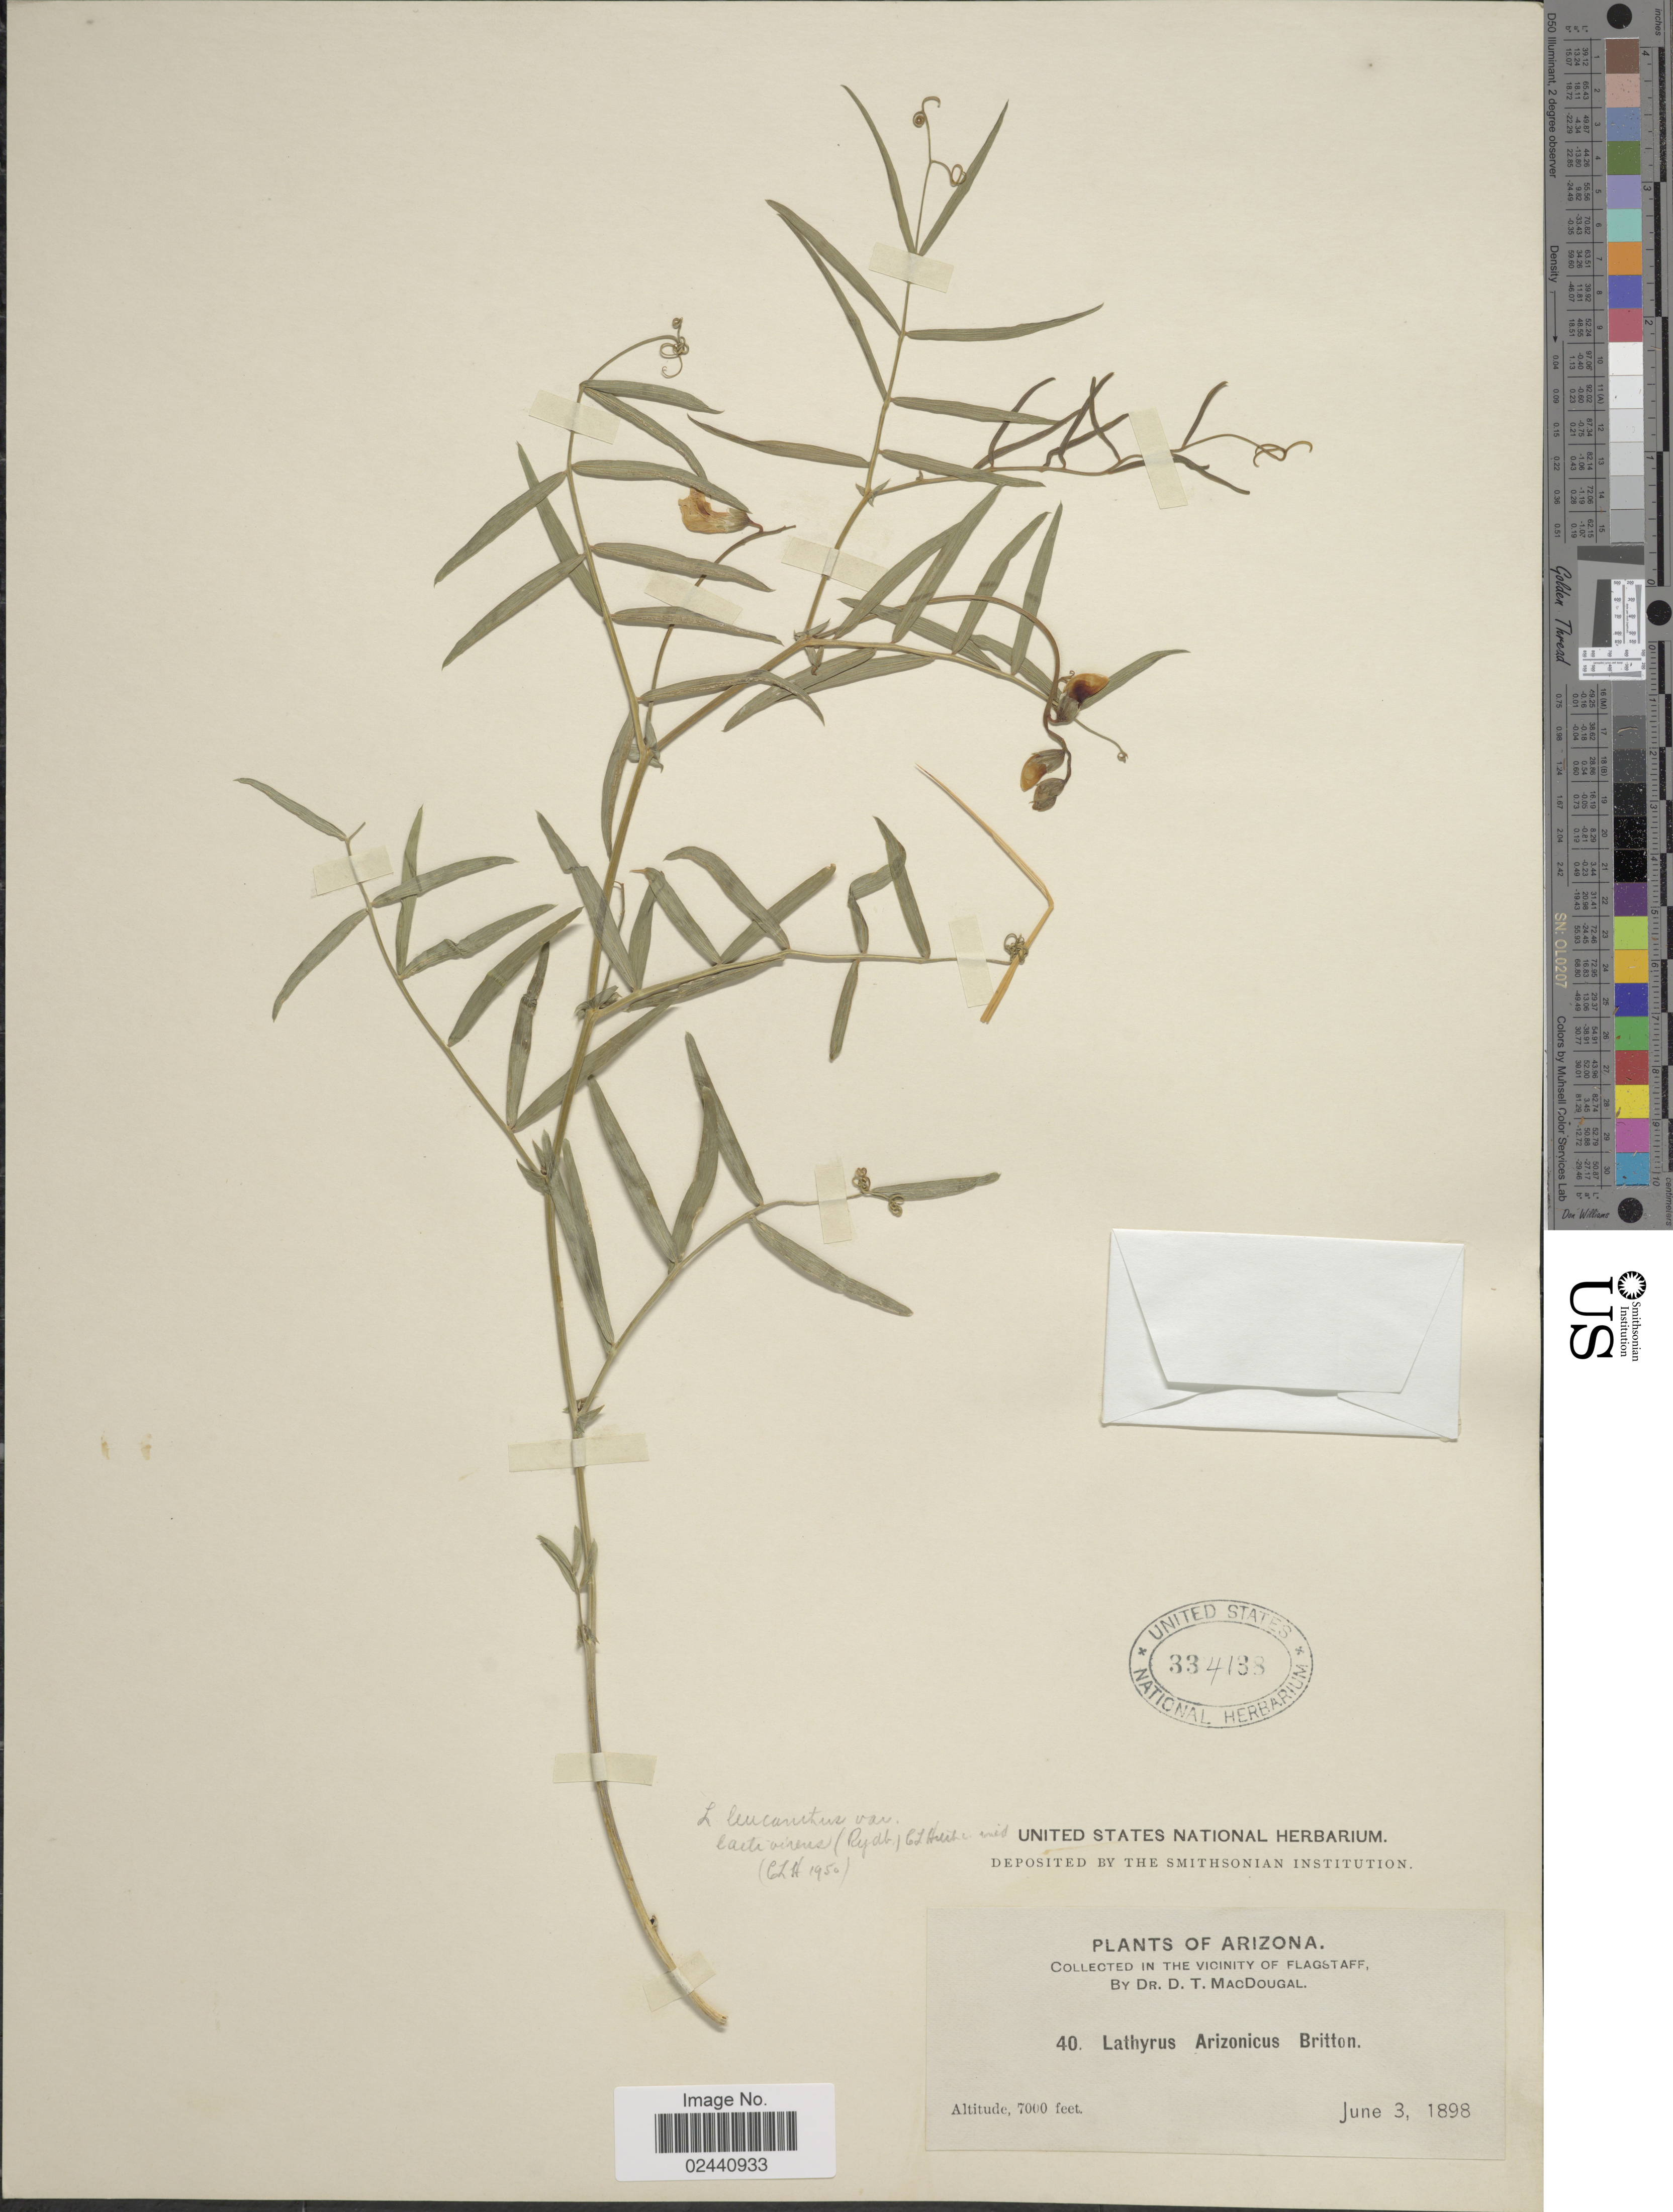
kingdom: Plantae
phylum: Tracheophyta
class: Magnoliopsida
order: Fabales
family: Fabaceae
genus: Lathyrus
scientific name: Lathyrus leucanthus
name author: Rydb.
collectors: D. T. MacDougal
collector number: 40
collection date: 1898-06-03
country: United States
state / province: Arizona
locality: Vicinity of Flagstaff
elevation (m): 2134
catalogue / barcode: US 334138